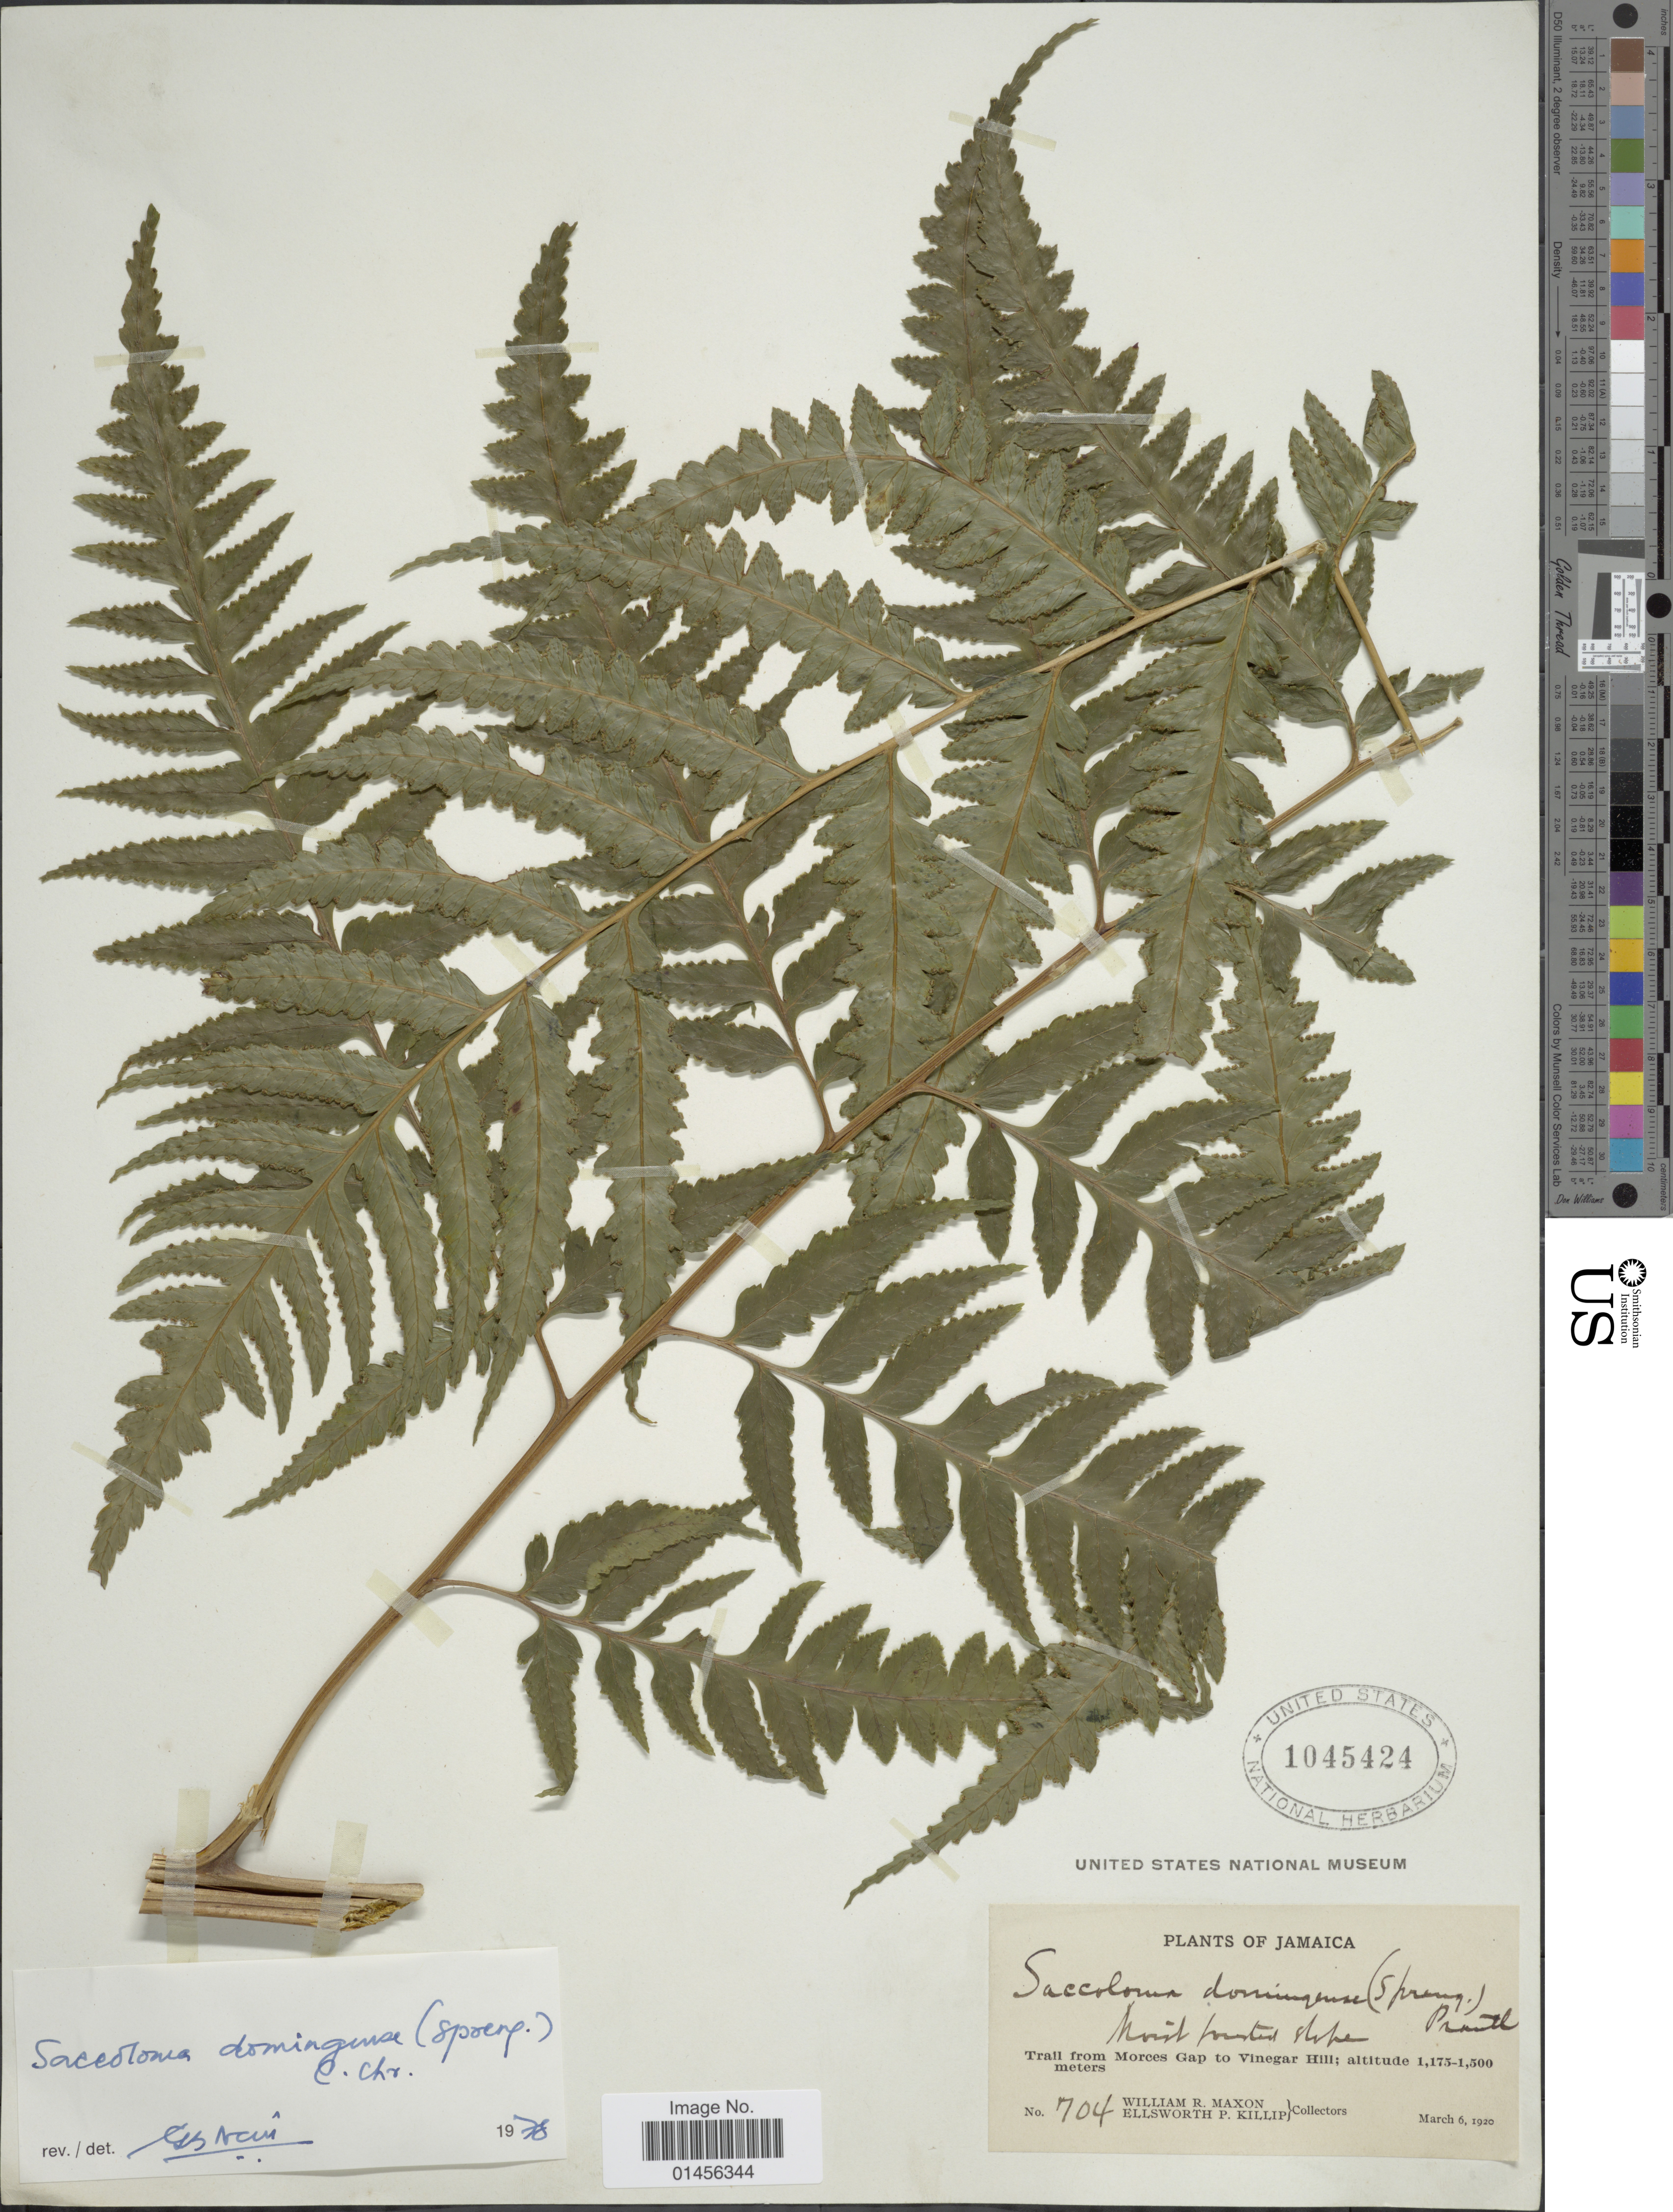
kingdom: Plantae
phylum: Tracheophyta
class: Polypodiopsida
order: Polypodiales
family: Saccolomataceae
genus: Saccoloma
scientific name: Saccoloma domingense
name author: (Spreng.) C. Chr.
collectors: W. R. Maxon & E. P. Killip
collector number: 704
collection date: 1920-03-06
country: Jamaica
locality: Trail from Morces Gap toVinegar Hill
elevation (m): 1175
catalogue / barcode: US 1045424